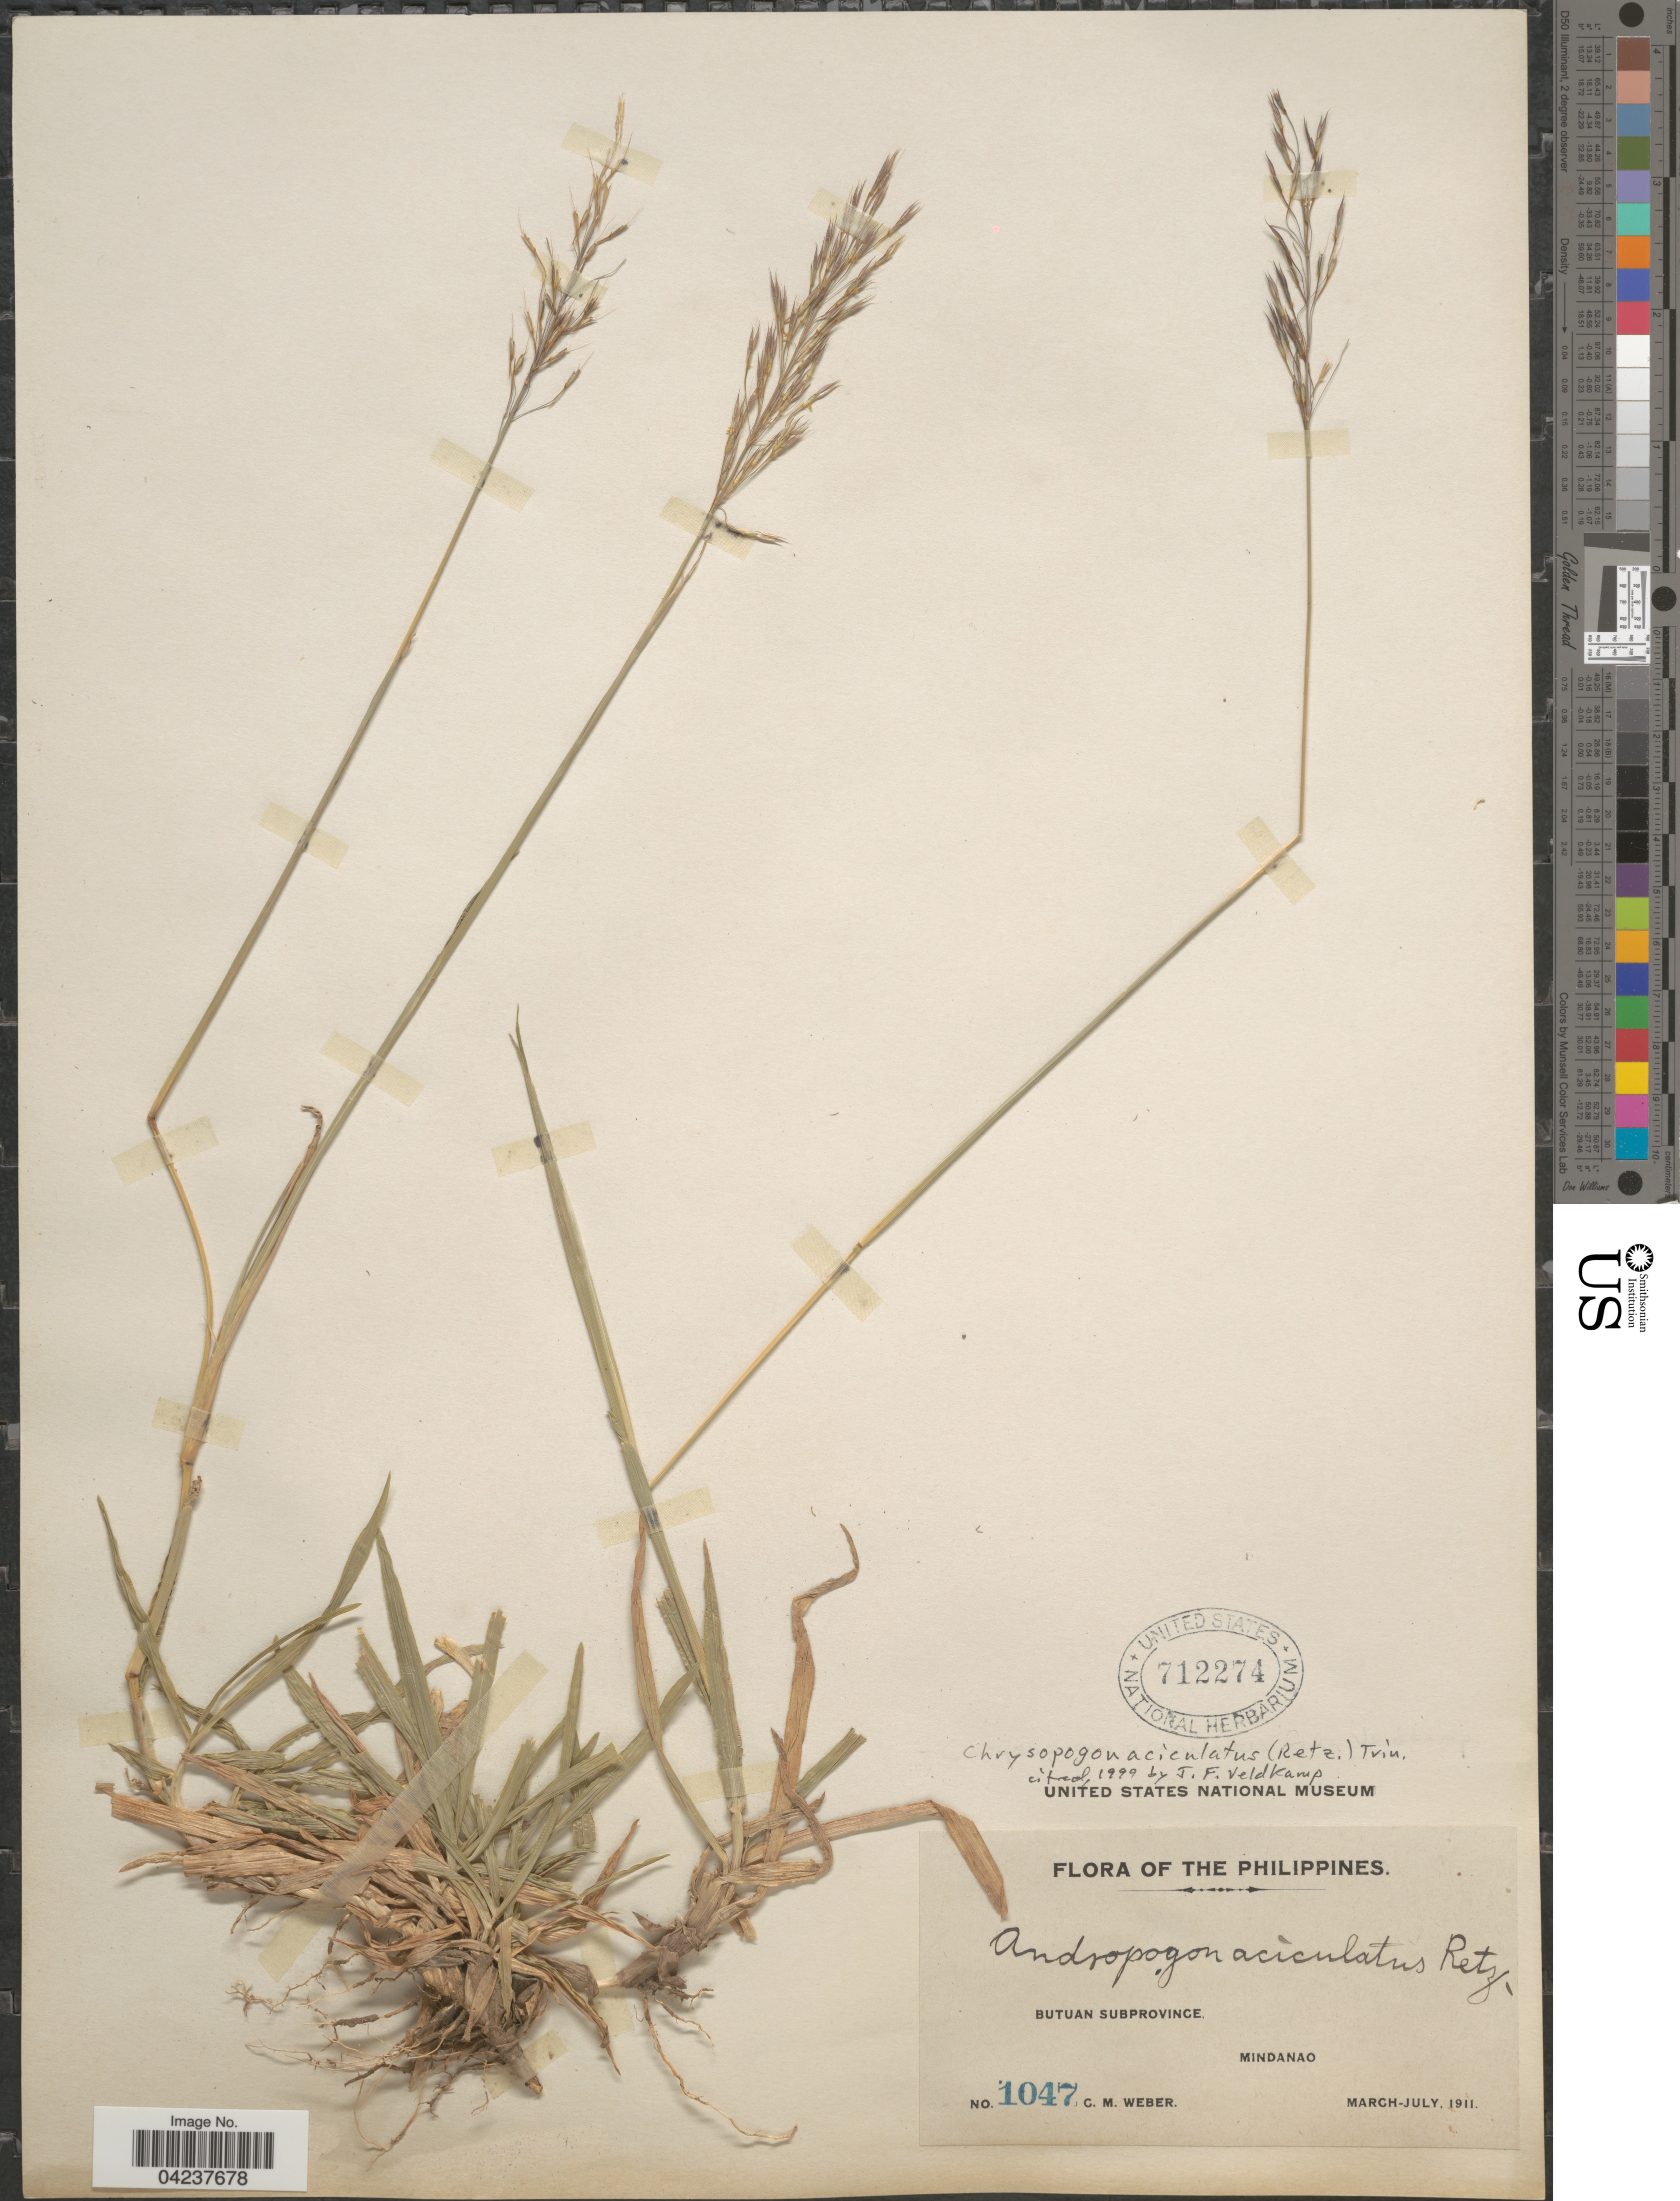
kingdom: Plantae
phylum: Tracheophyta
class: Liliopsida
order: Poales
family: Poaceae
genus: Chrysopogon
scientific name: Chrysopogon aciculatus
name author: (Retz.) Trin.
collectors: C. M. Weber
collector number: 1047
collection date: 1911-03/1911-07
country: Philippines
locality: Butuan Subprovince, Mindanao.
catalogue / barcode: US 712274